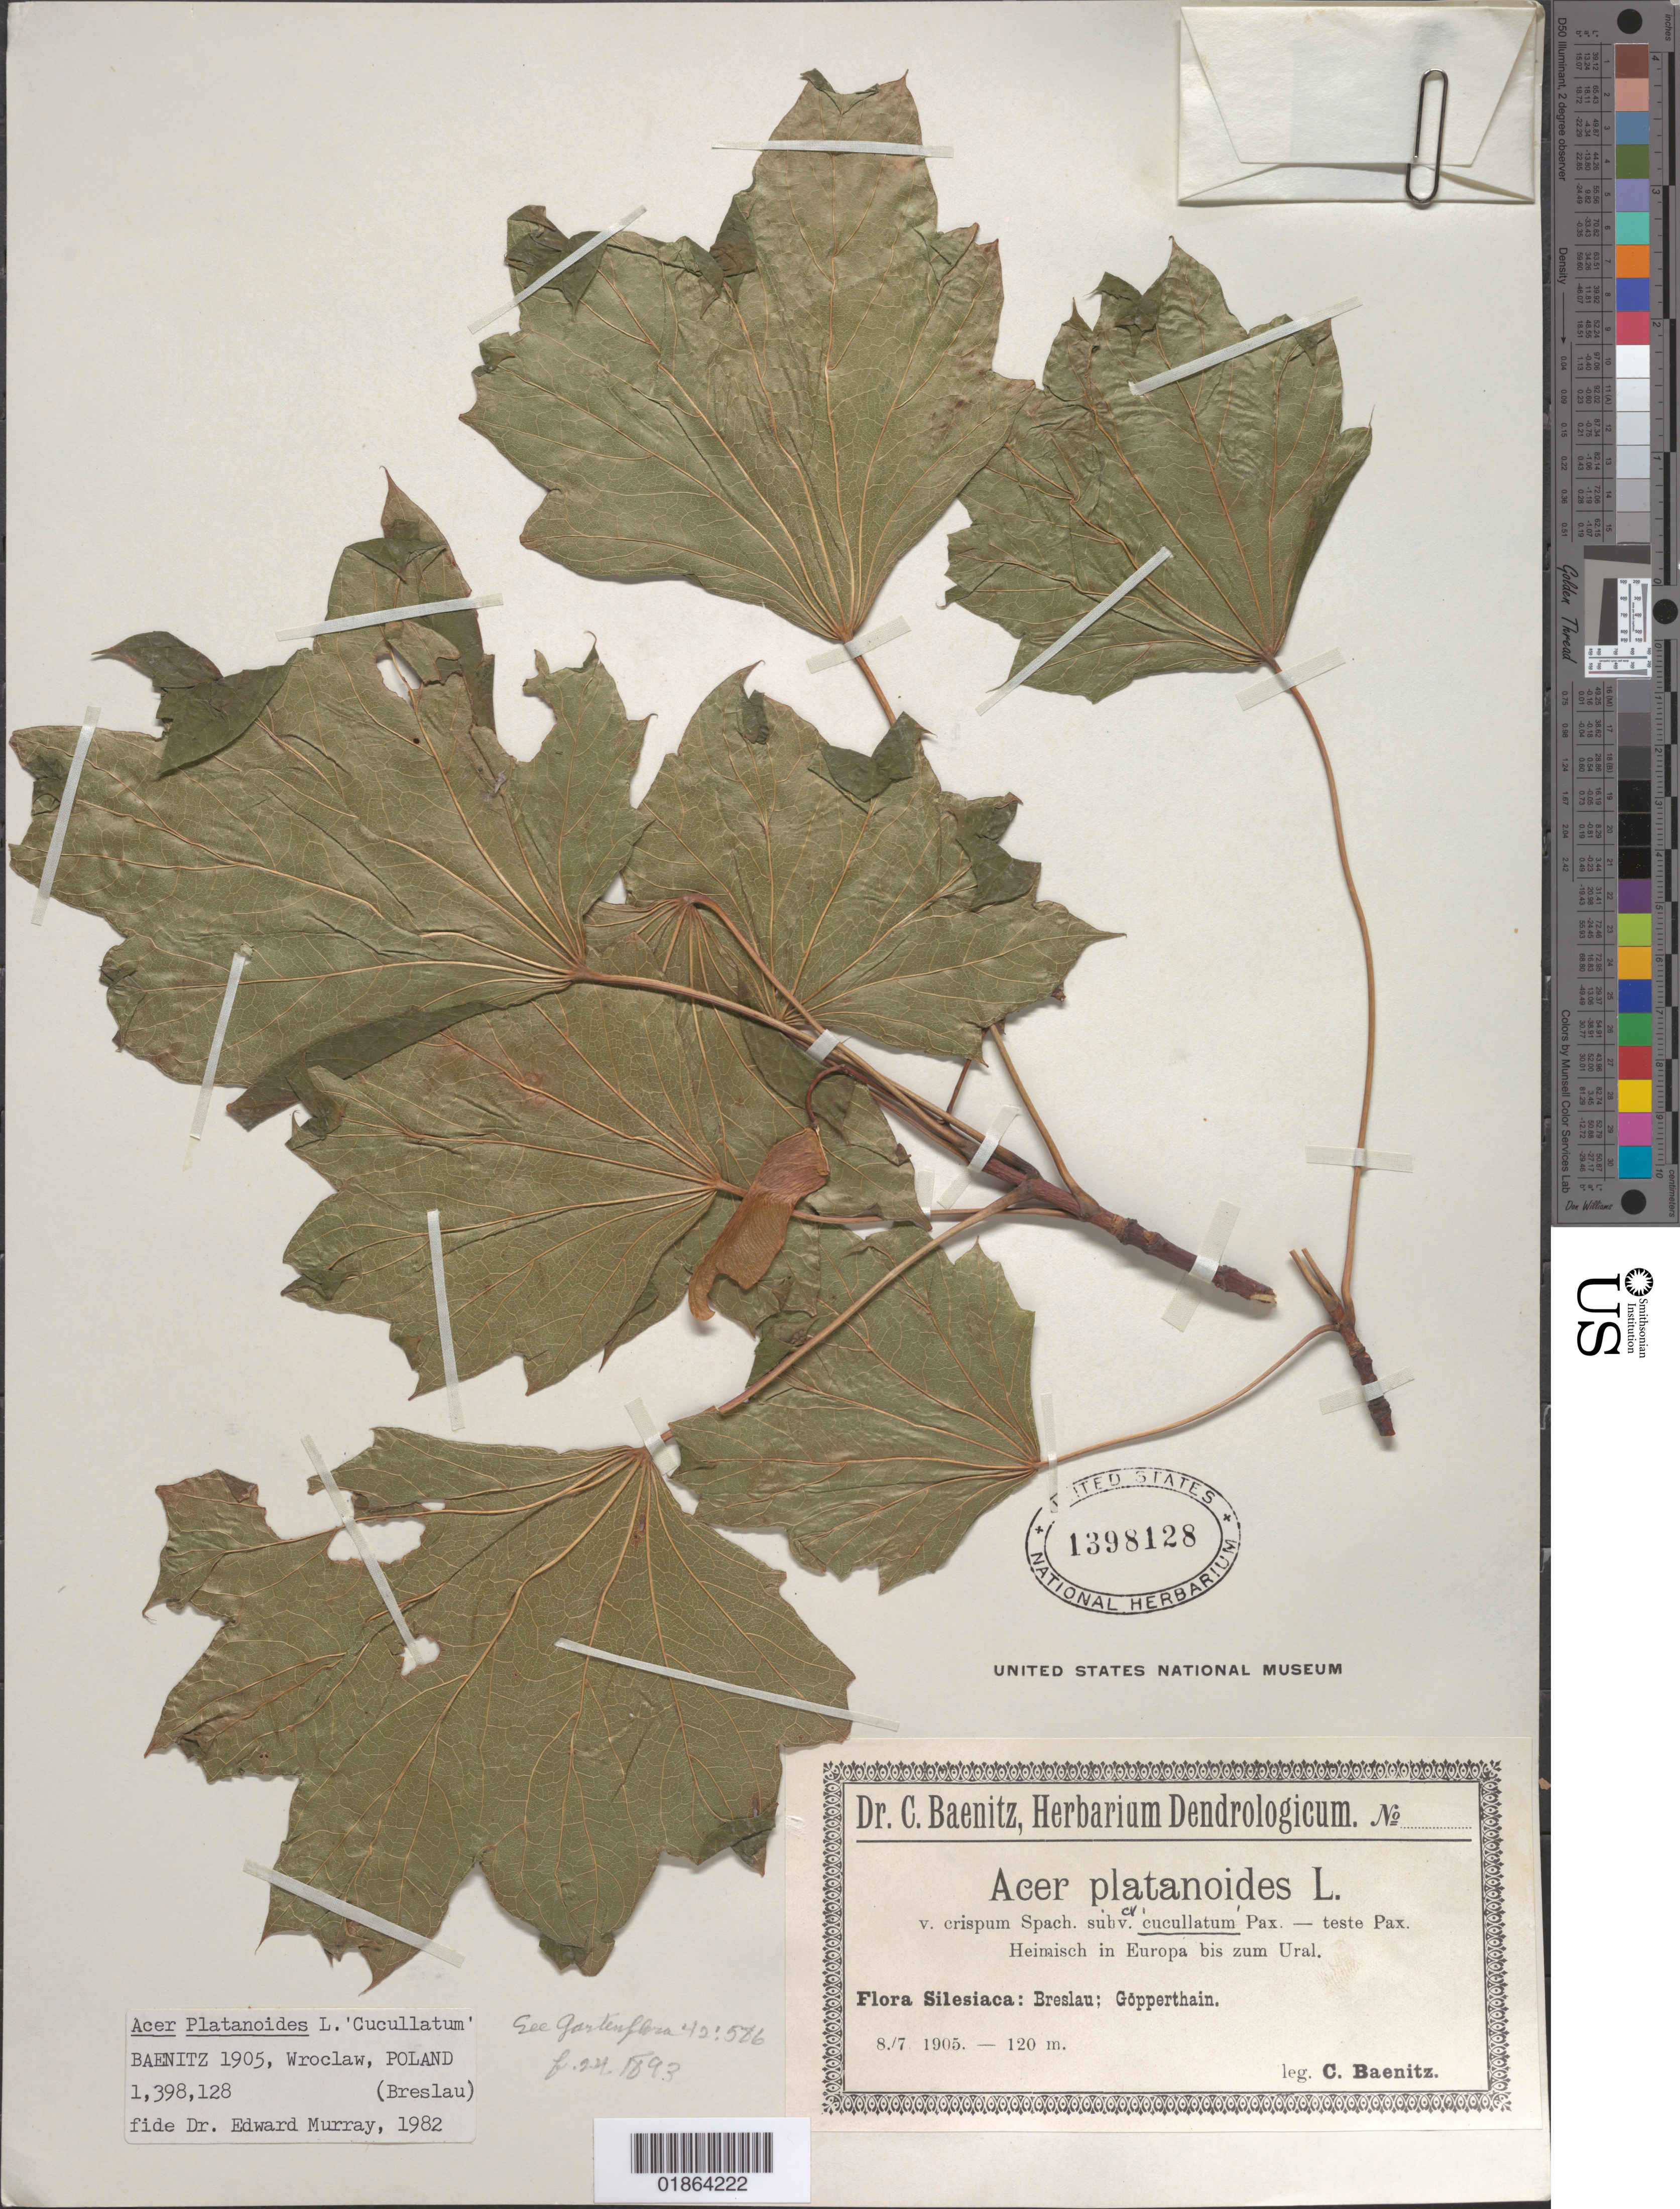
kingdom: Plantae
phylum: Tracheophyta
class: Magnoliopsida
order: Sapindales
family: Sapindaceae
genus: Acer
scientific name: Acer platanoides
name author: L.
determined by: Murray, Edward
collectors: C. G. Baenitz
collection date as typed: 8/7 1905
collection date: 1905-07-08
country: Poland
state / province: Dolnoslaskie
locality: Breslau [Wroclaw]; Gopperthain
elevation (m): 120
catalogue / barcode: US 1398128